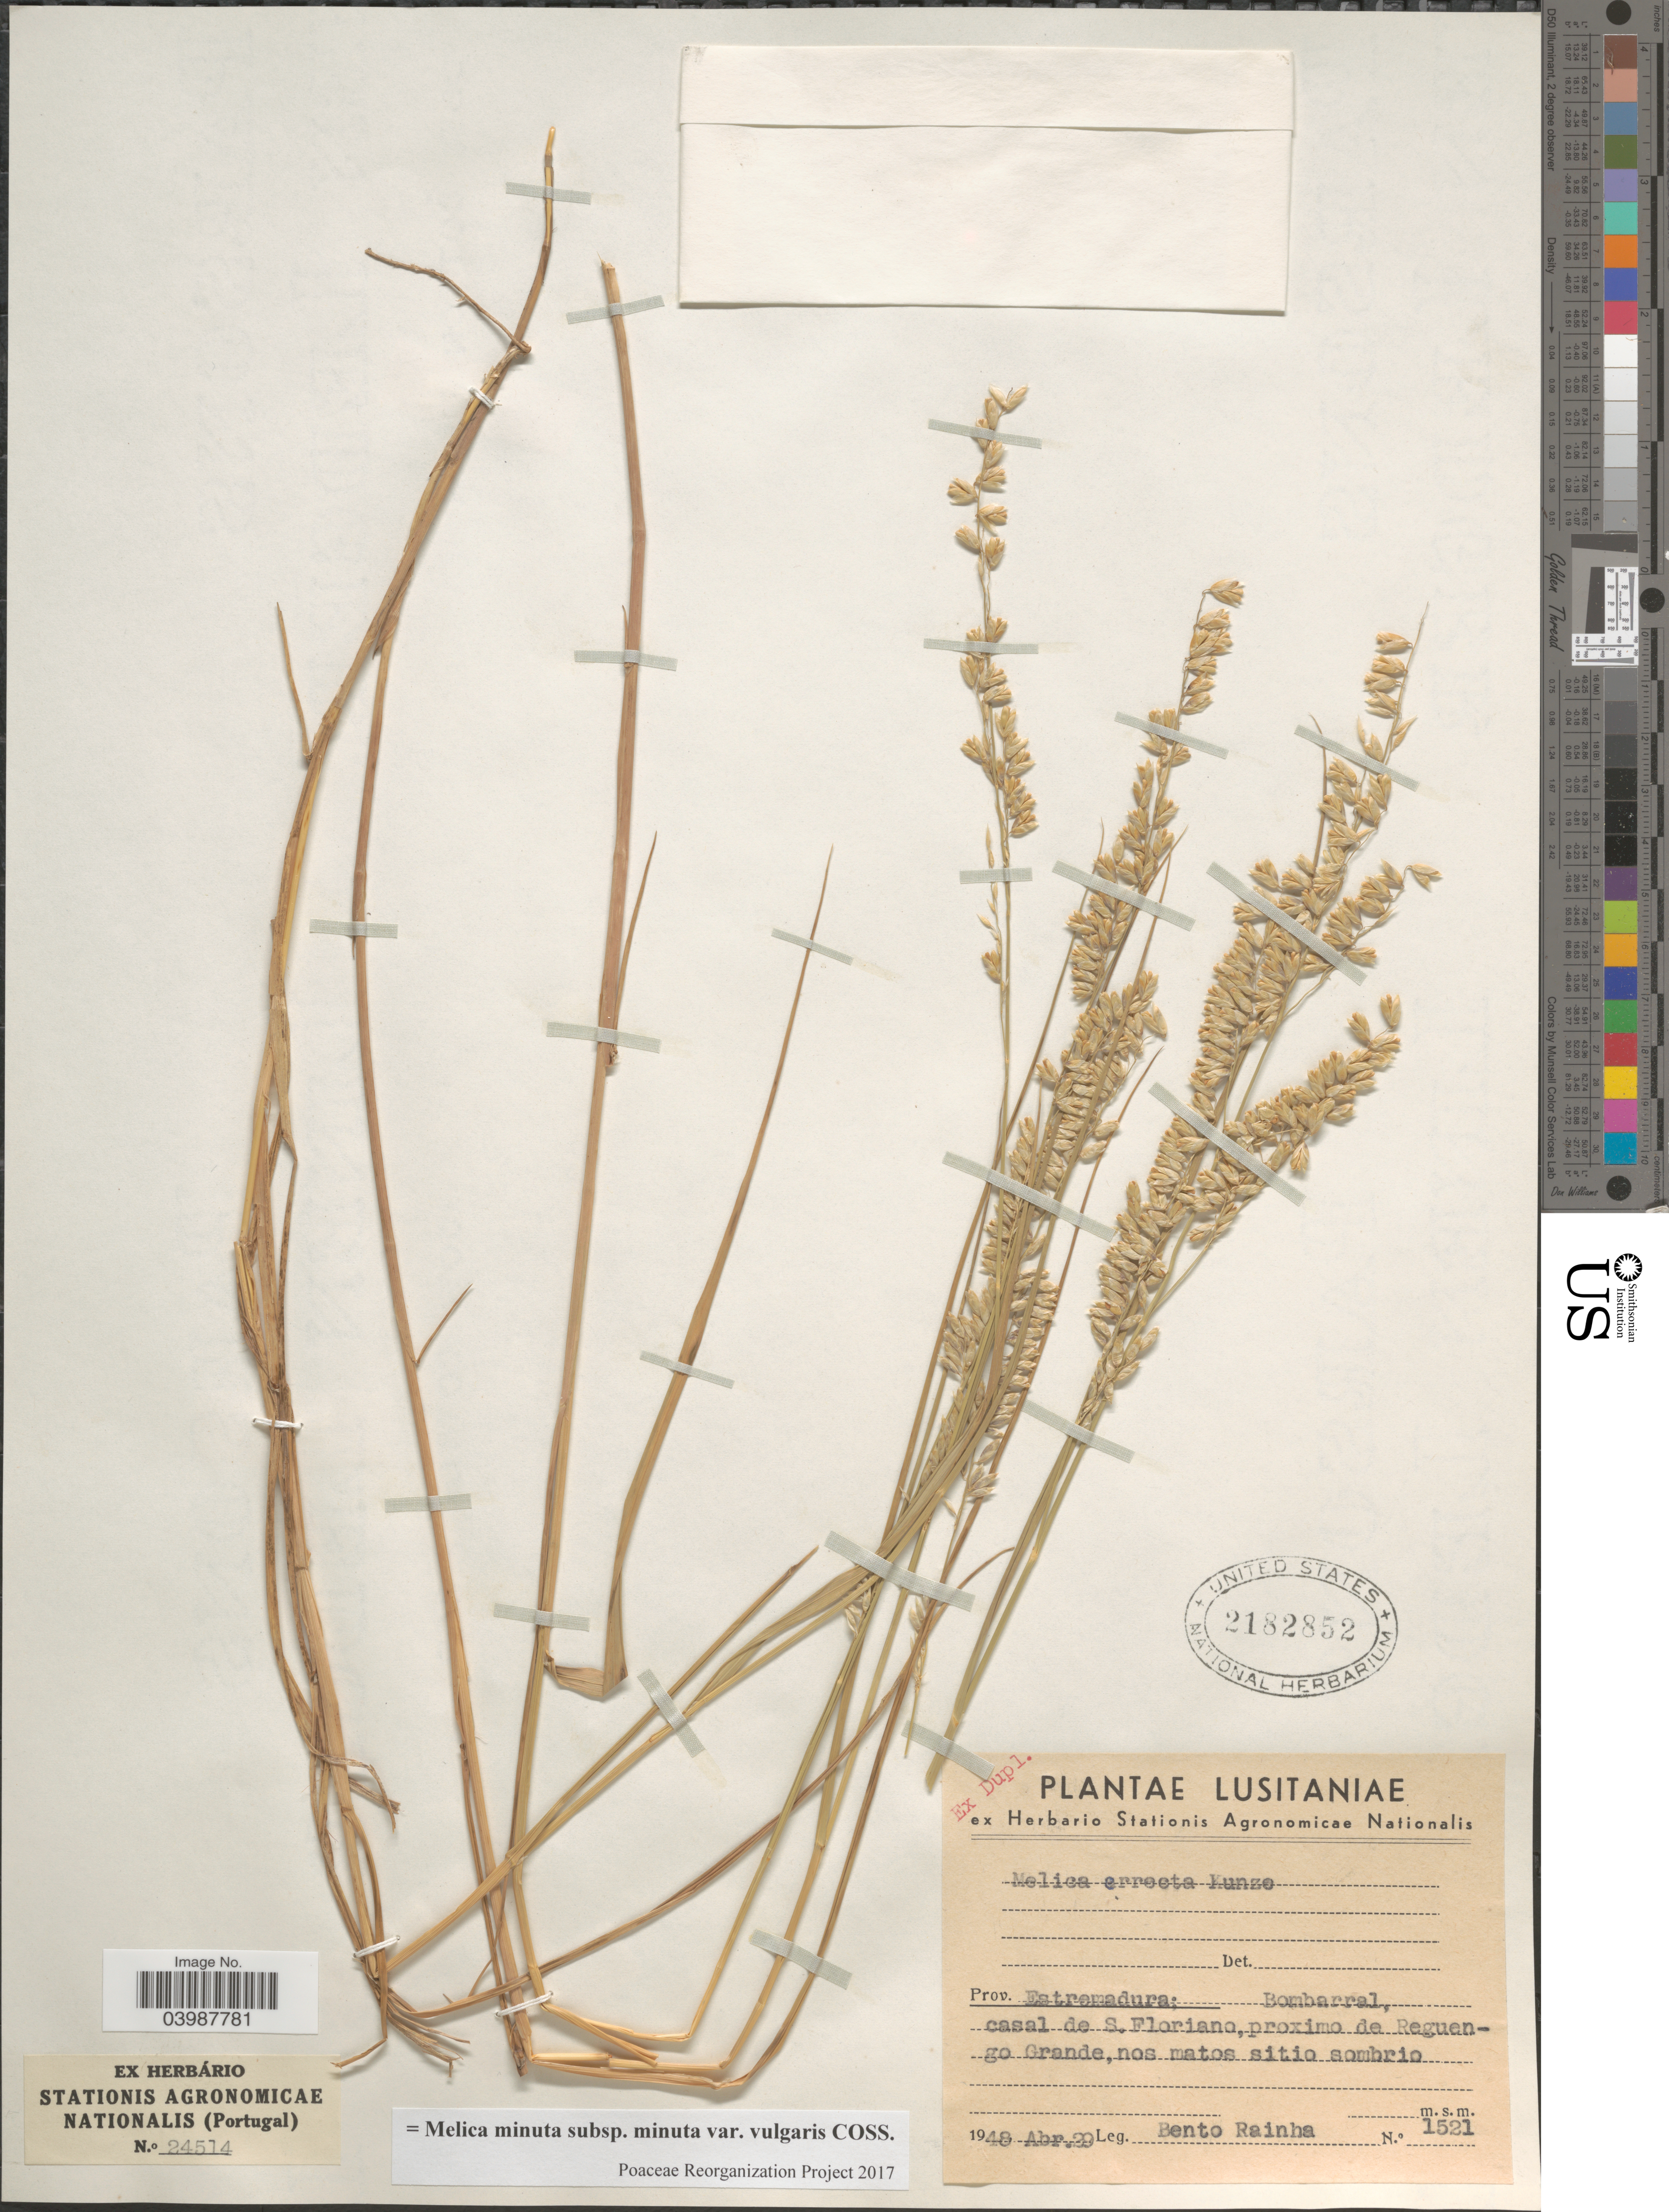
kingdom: Plantae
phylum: Tracheophyta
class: Liliopsida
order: Poales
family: Poaceae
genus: Melica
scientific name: Melica minuta subsp. minuta var. vulgaris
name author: Coss.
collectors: B. Rainha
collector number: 1521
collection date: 1948-04-29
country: Portugal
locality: Lusitaniae. Prov. Estremadura: Bombarral, casal de S. Floriano, promixo de Reguengo Grande, nos matos sitio sombrio.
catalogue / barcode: US 2182852